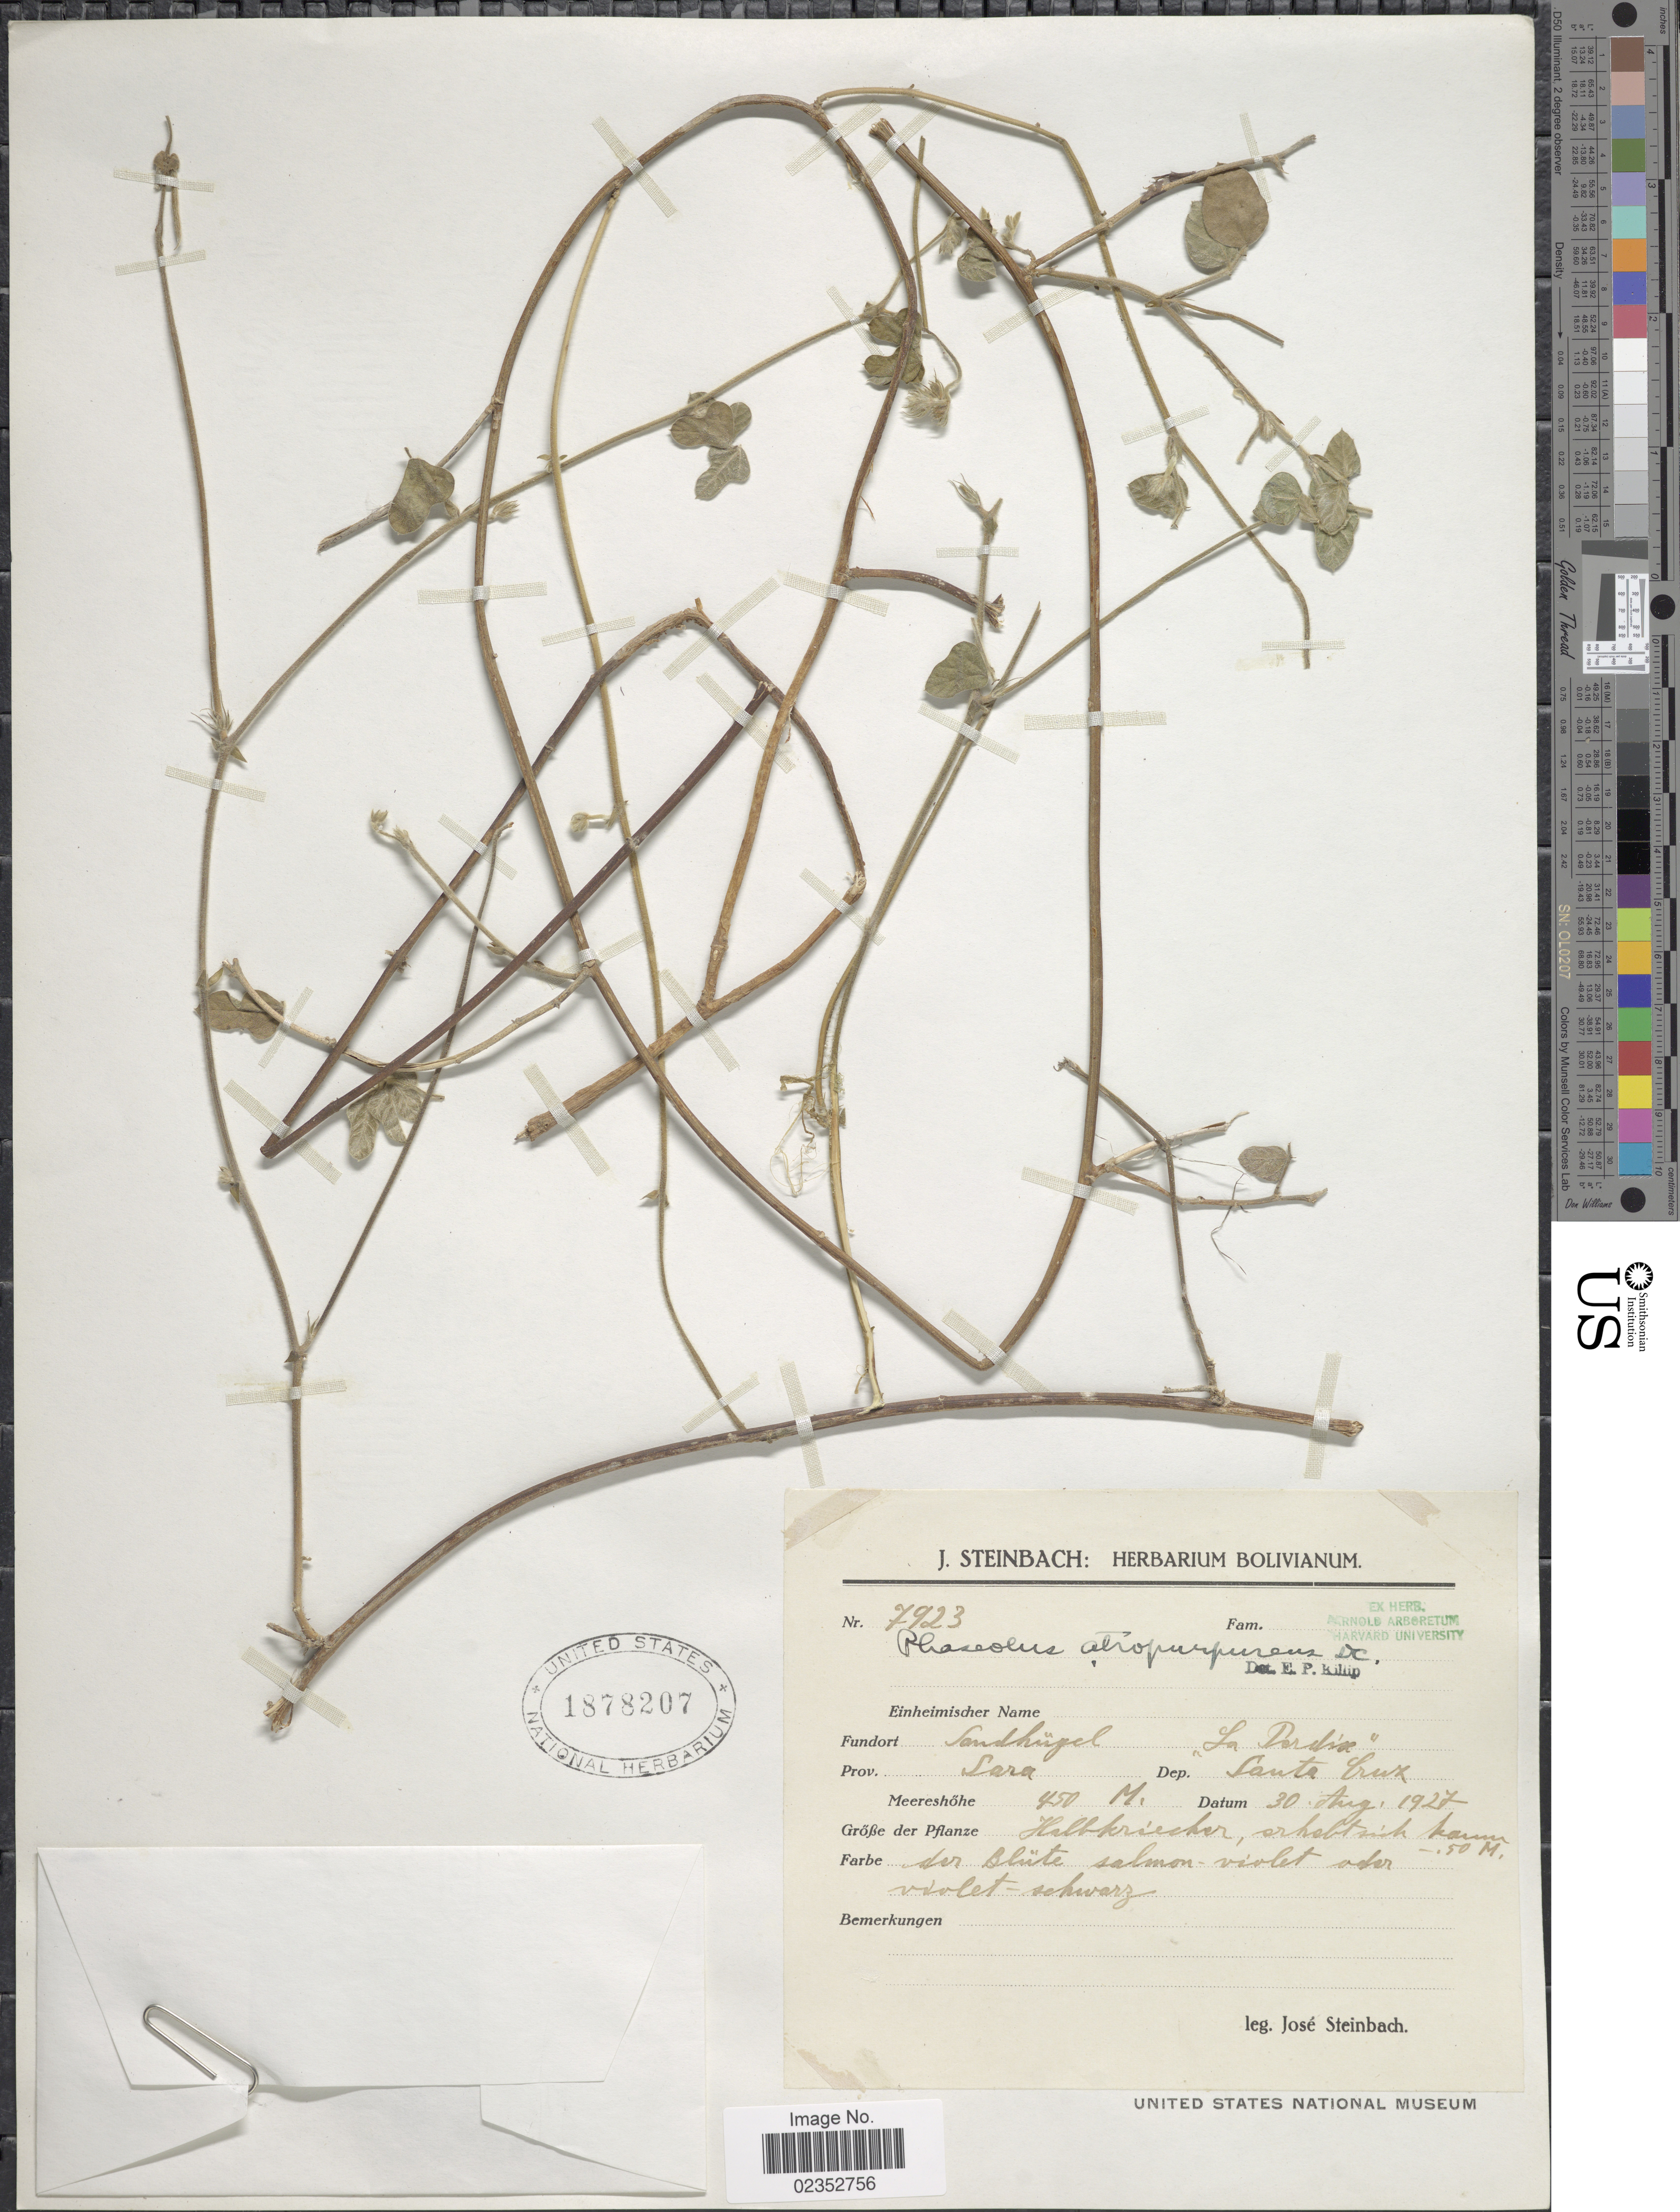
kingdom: Plantae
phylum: Tracheophyta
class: Magnoliopsida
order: Fabales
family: Fabaceae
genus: Macroptilium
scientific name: Macroptilium erythroloma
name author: (Mart. ex Benth.) Urb.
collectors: J. Steinbach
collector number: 7923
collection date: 1927-08-30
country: Bolivia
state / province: Santa Cruz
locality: Sandhügel ,,La Pardise', Prov. Lara, Dep. Santa Cruz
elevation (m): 450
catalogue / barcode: US 1878207